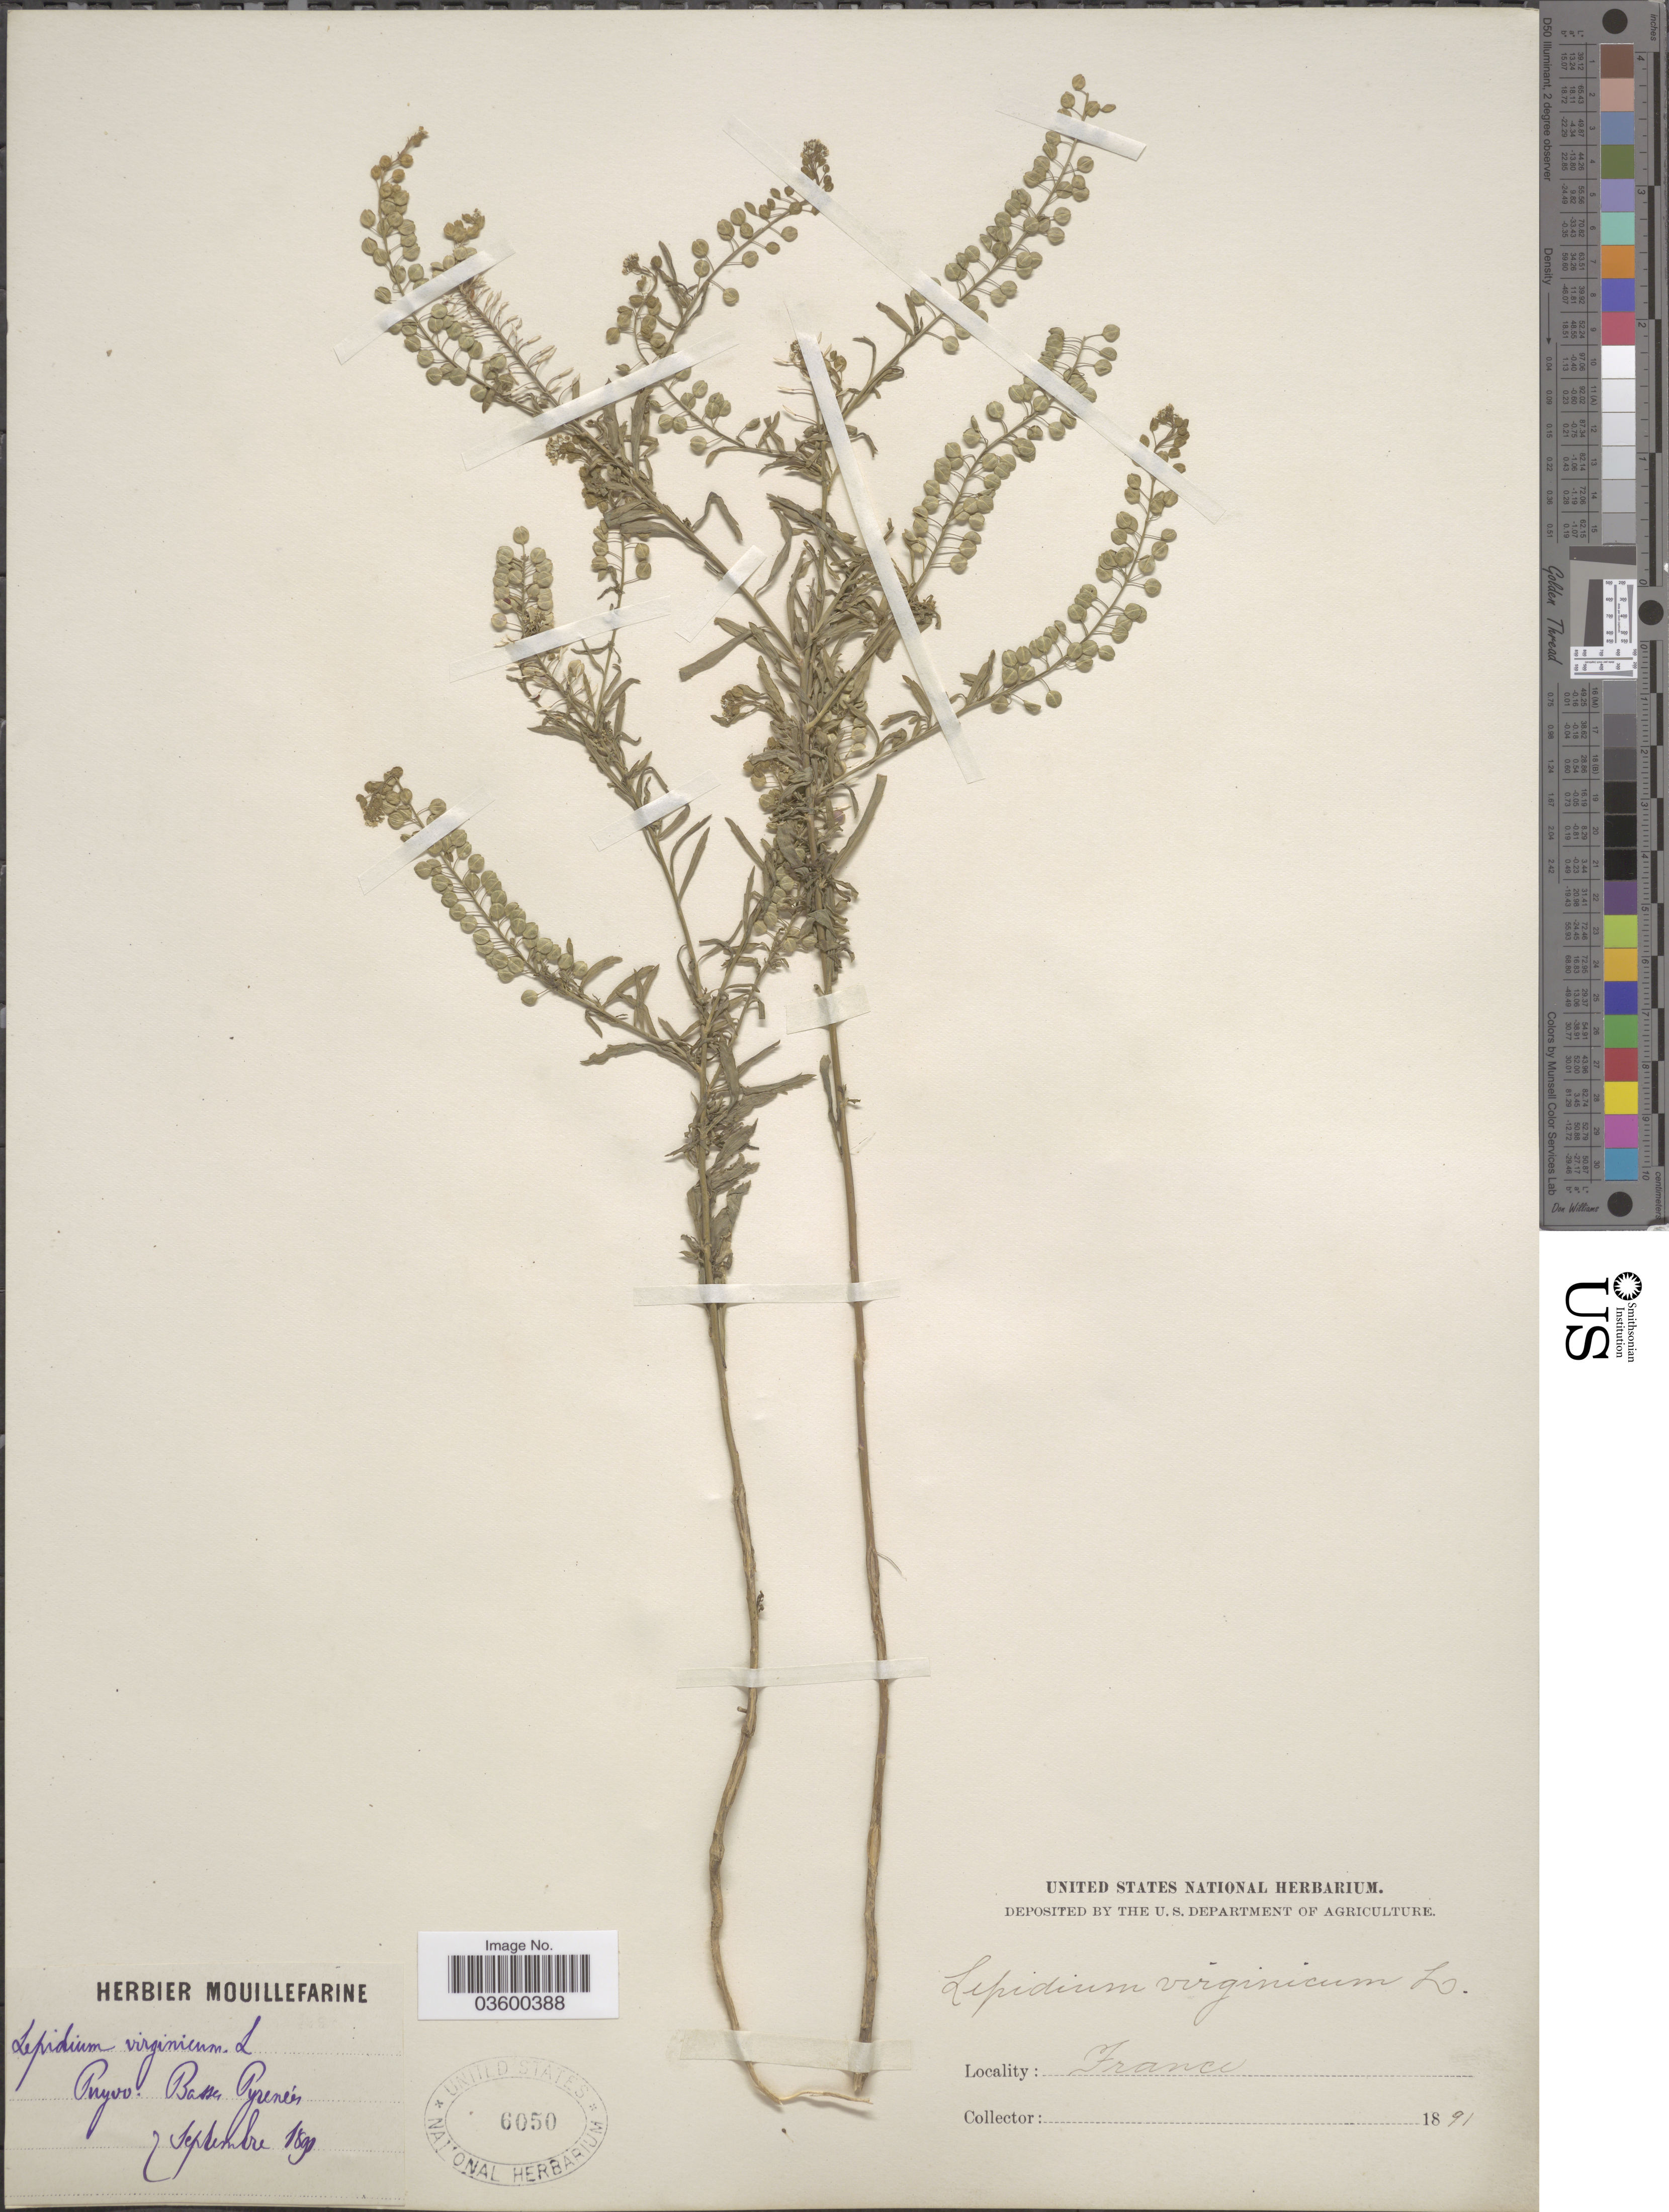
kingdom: Plantae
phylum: Tracheophyta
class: Magnoliopsida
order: Brassicales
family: Brassicaceae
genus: Lepidium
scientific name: Lepidium virginicum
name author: L.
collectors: ex herb. Mouillefarine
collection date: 1891-09-02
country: France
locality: Pnyvo. Basses Pyrenées.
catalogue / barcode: US 6050